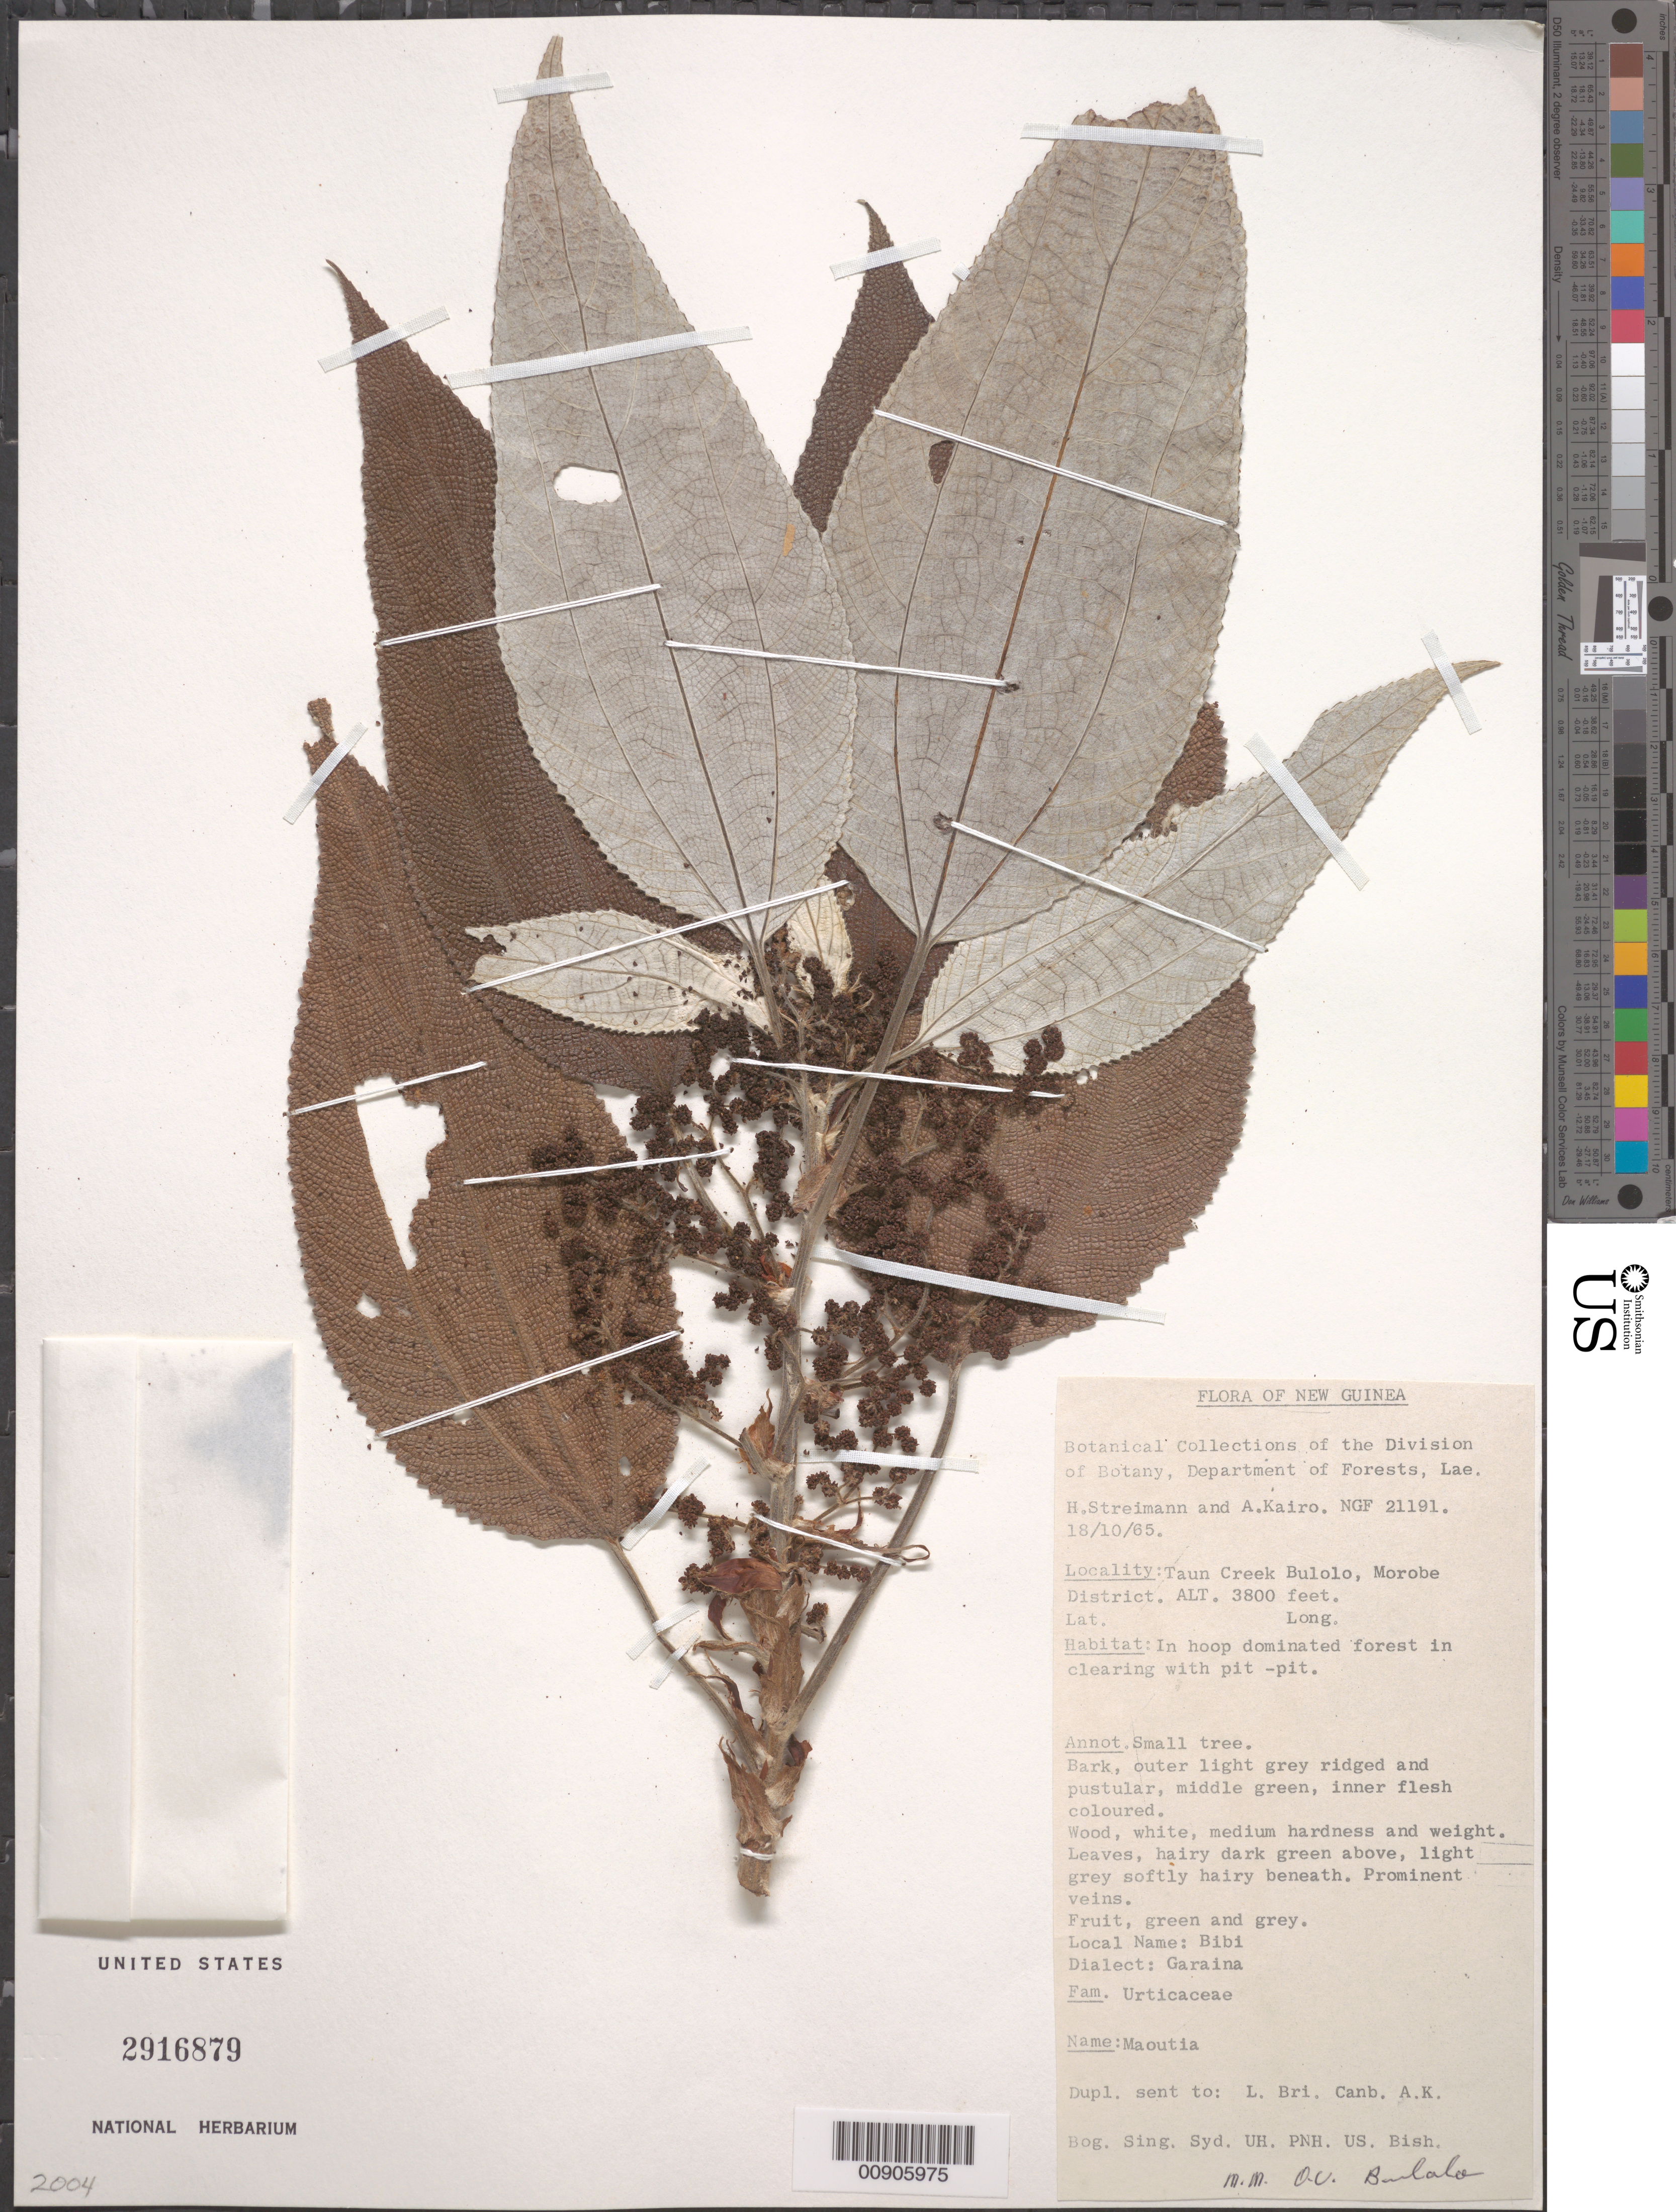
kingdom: Plantae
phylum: Tracheophyta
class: Magnoliopsida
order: Rosales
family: Urticaceae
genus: Maoutia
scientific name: Maoutia sp.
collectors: H. Streimann & A. Kairo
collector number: NGF 21191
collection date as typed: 18 Oct 1965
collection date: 1965-10-18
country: Papua New Guinea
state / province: Morobe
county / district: Bulolo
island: New Guinea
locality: Taun Creek Bulolo, Morobe District.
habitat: In hoop dominated forest in clearing with pit-pit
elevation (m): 1158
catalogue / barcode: US 2916879